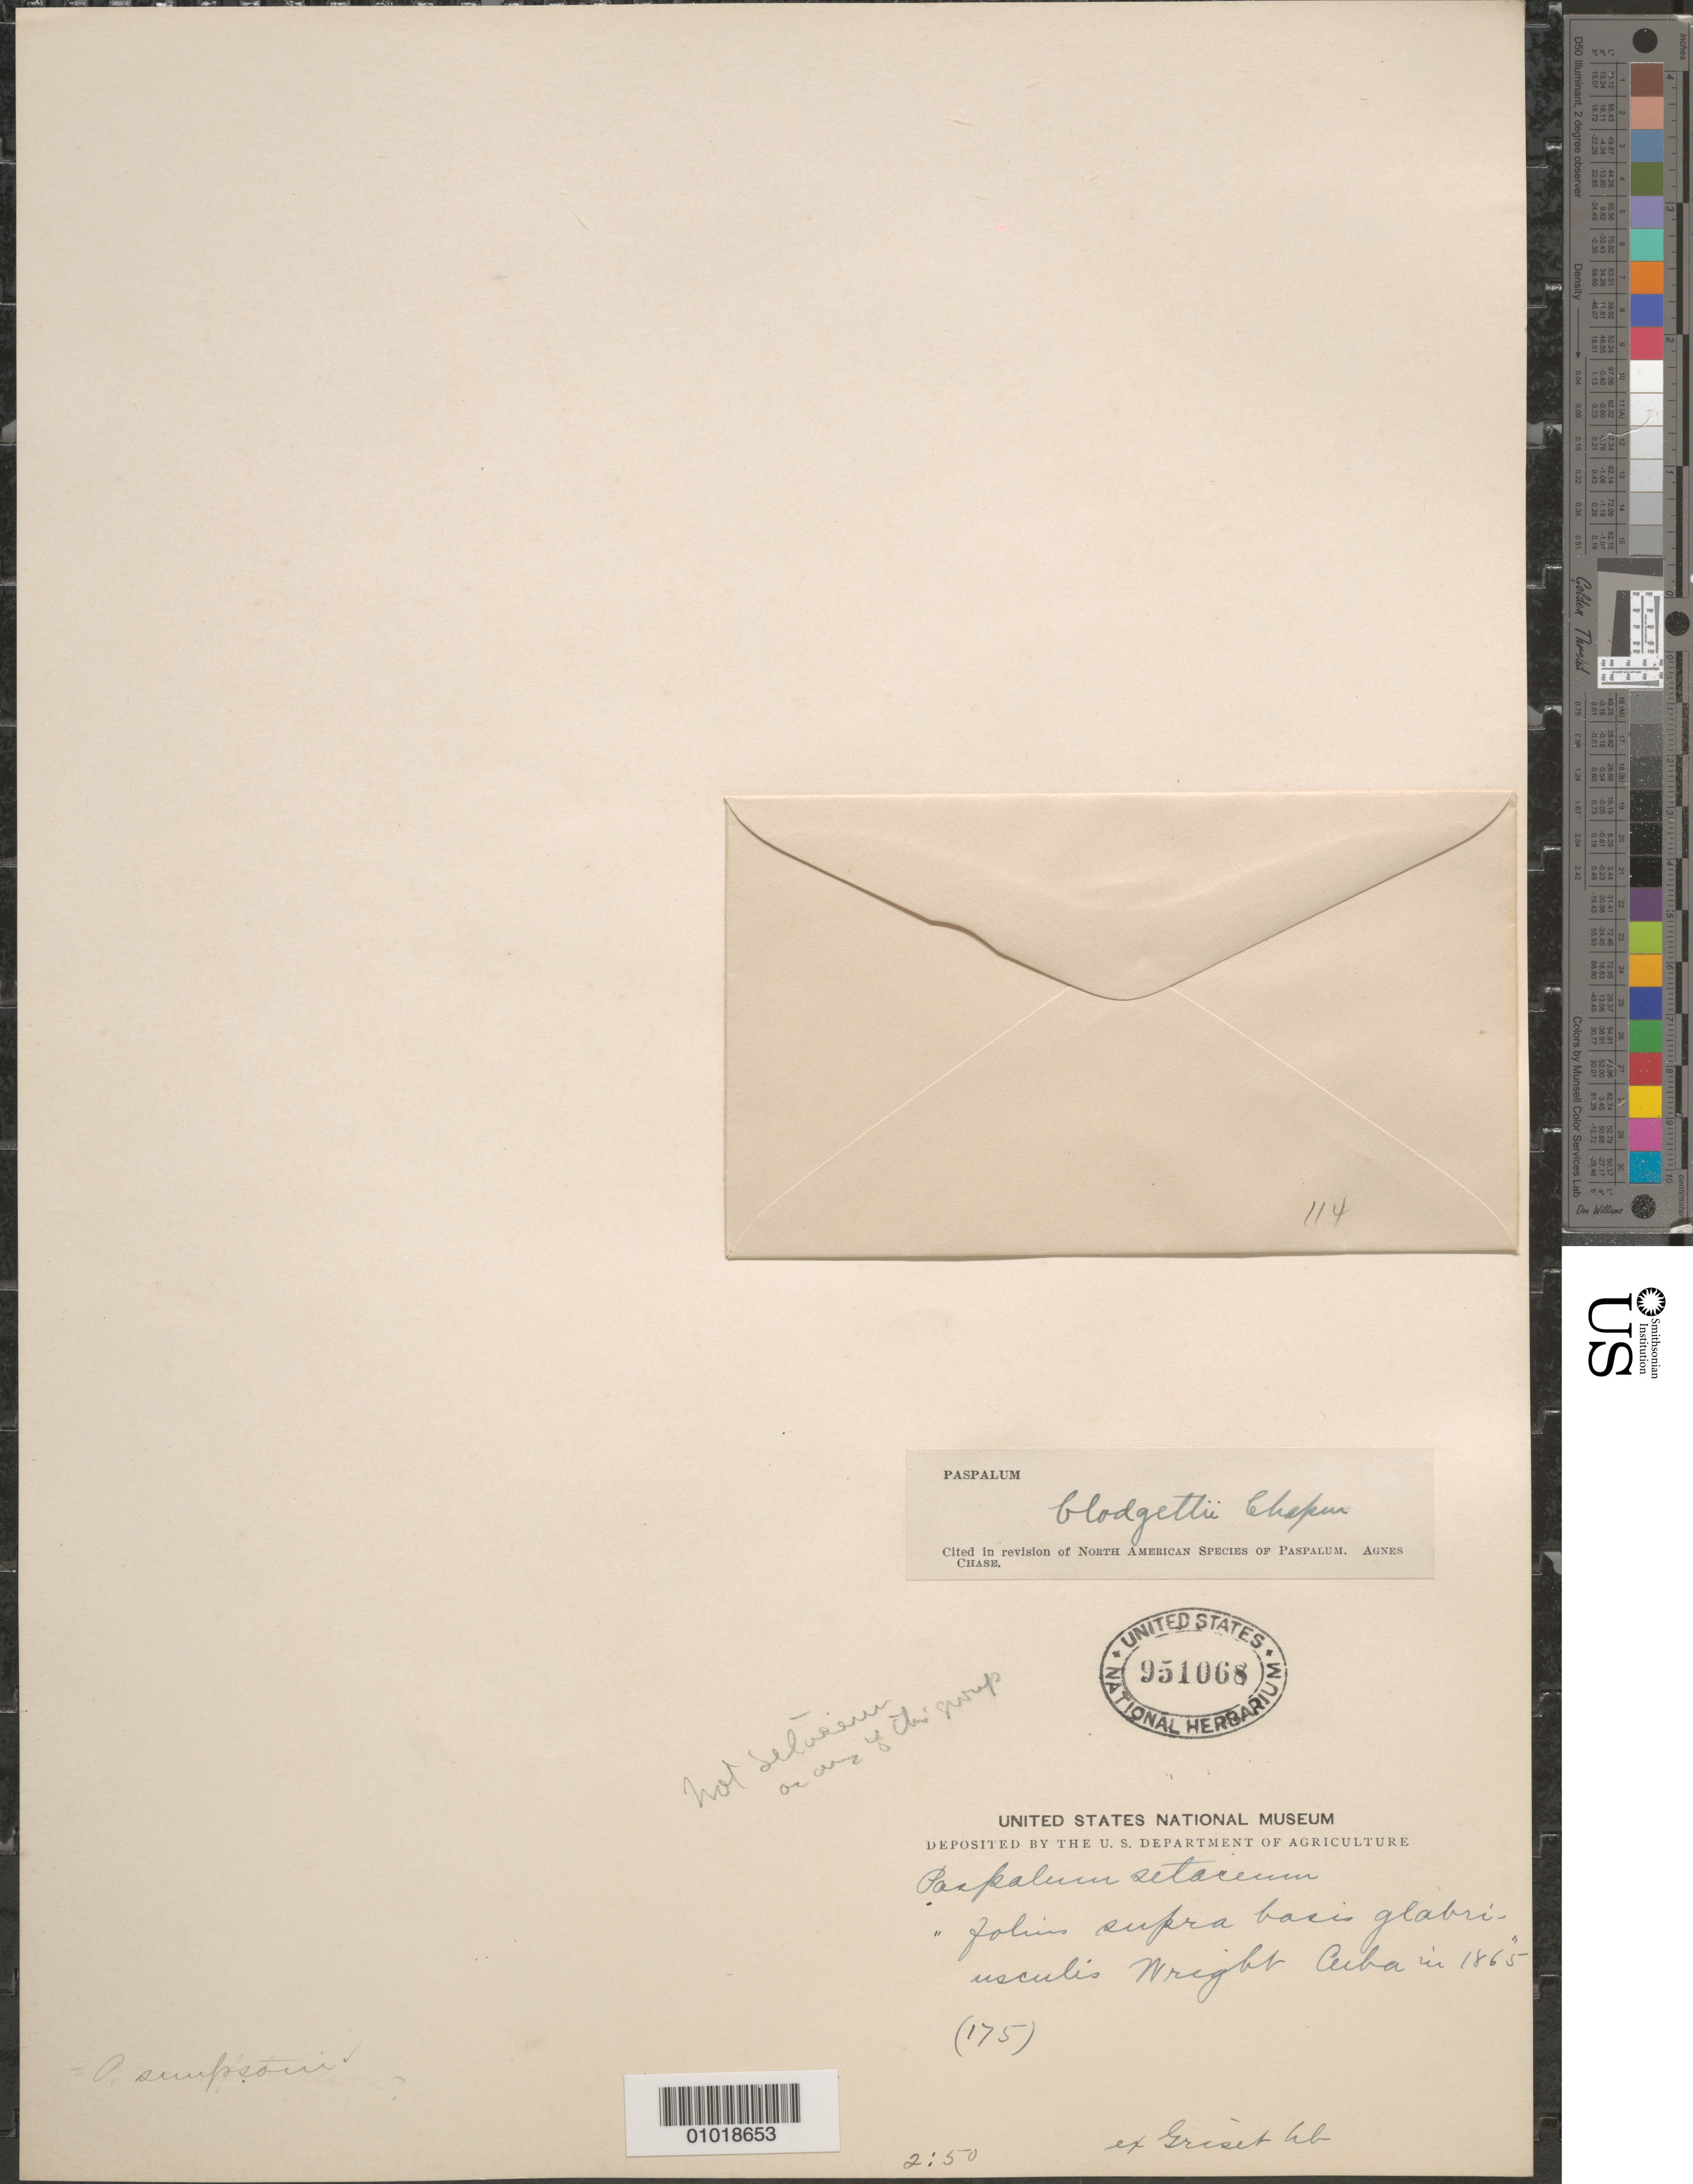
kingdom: Plantae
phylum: Tracheophyta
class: Liliopsida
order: Poales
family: Poaceae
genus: Paspalum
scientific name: Paspalum blodgettii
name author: Chapm.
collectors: C. Wright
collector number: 175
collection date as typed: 1865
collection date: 1865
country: Cuba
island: Cuba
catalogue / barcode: US 951068